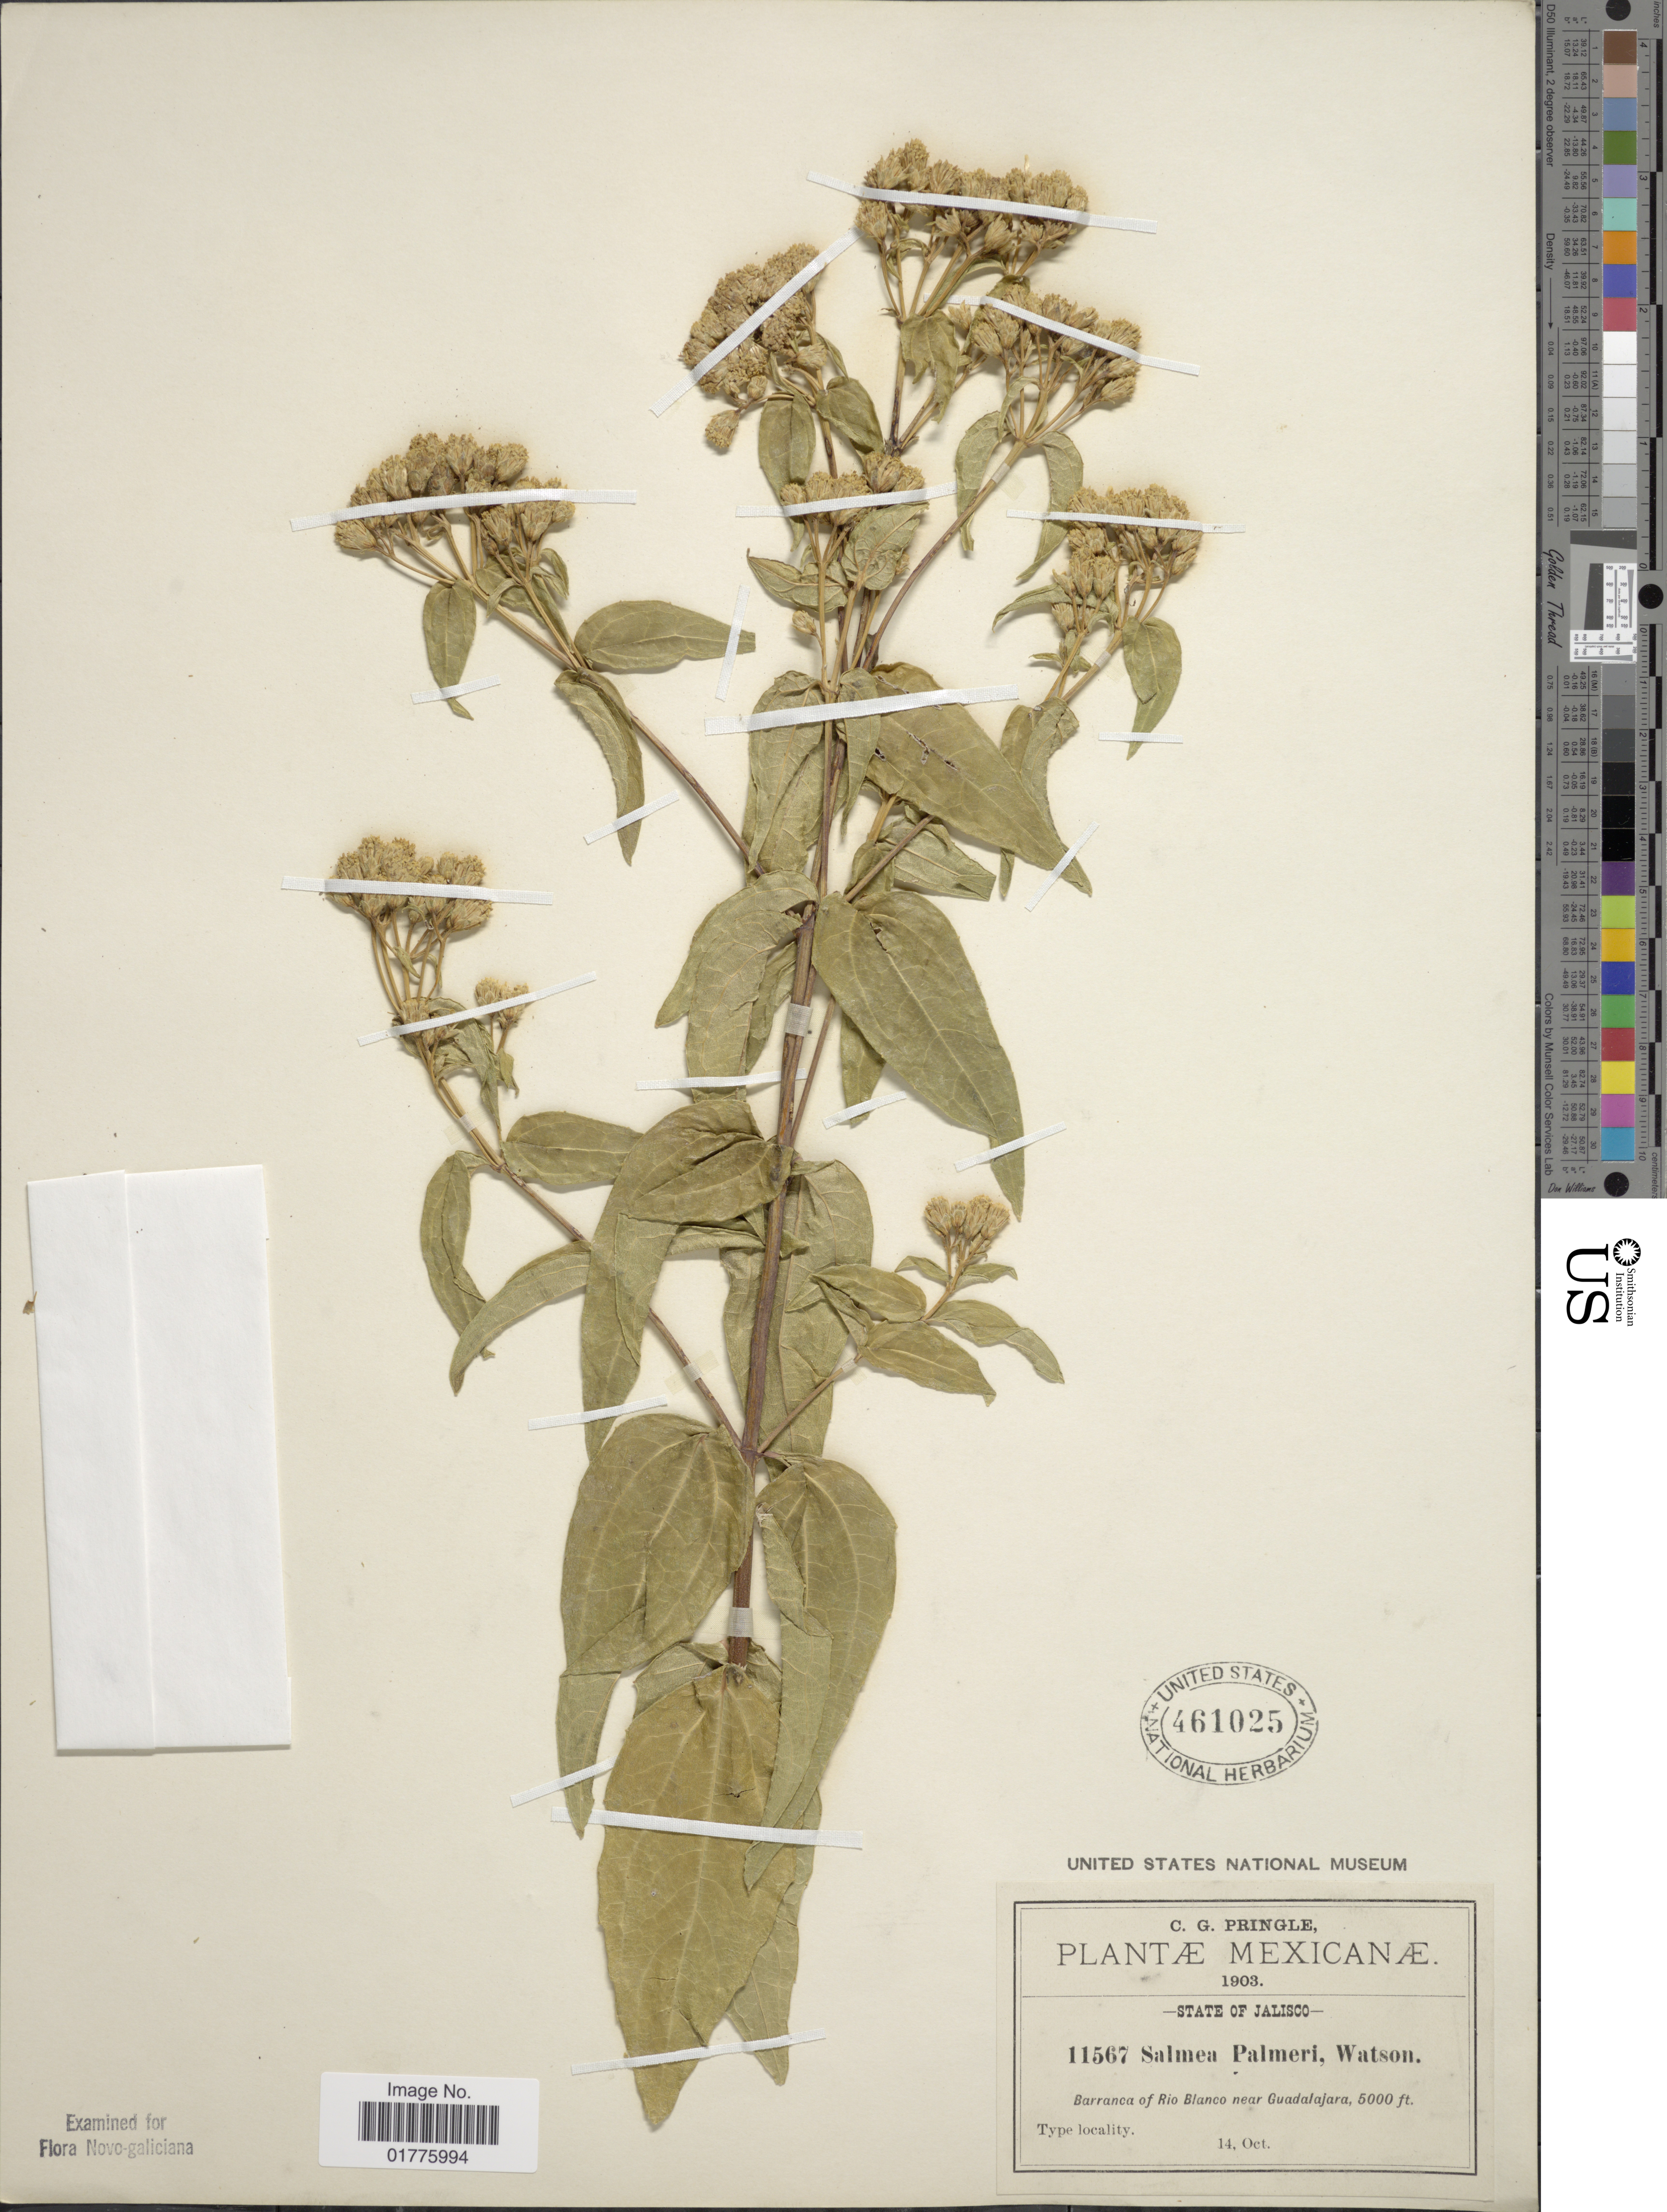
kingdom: Plantae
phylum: Tracheophyta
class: Magnoliopsida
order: Asterales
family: Asteraceae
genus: Salmea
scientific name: Salmea palmeri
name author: S. Watson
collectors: C. G. Pringle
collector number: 11567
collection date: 1903-10-14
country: Mexico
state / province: Jalisco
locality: Barranca of Rio Blanco near Guadalajara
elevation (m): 1524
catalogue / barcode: US 461025